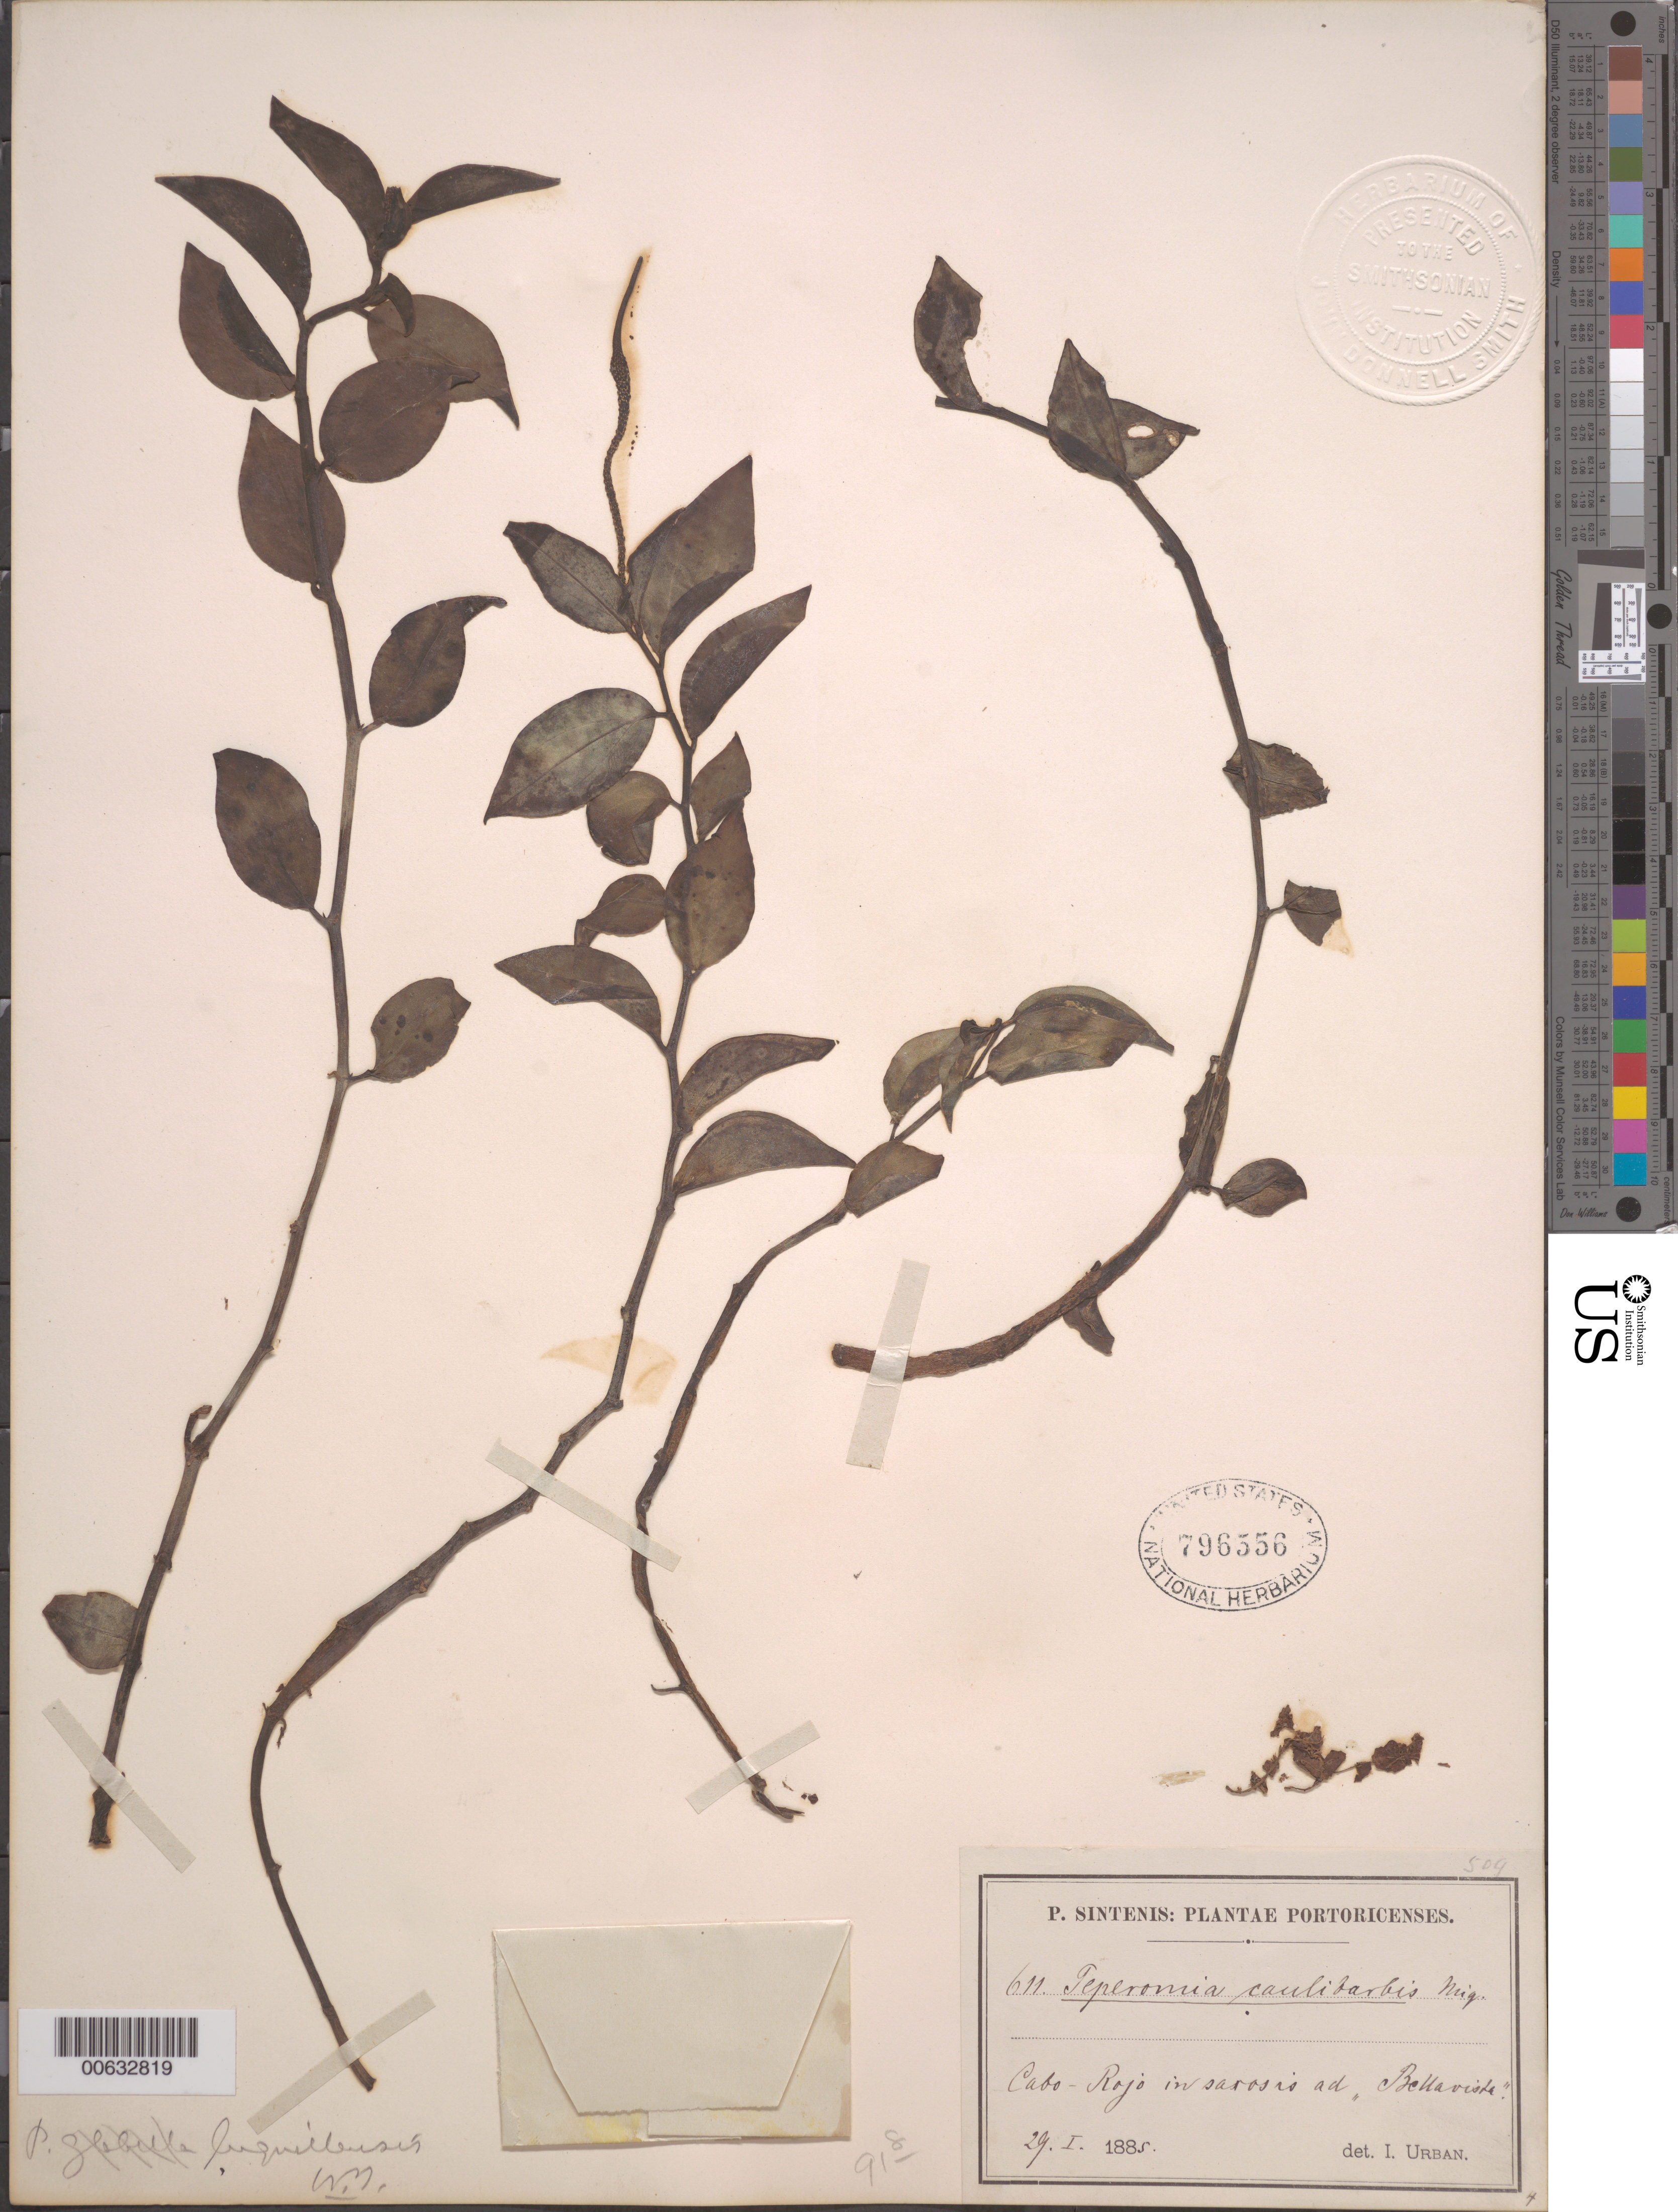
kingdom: Plantae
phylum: Tracheophyta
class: Magnoliopsida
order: Piperales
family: Piperaceae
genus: Peperomia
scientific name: Peperomia glabella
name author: (Sw.) A. Dietr.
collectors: P. Sintenis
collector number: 611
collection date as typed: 29 Jan 1885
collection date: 1885-01-29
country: Puerto Rico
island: Greater Antilles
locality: Cabo-Rojo, in saxosis ad Bellavista.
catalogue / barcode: US 796556